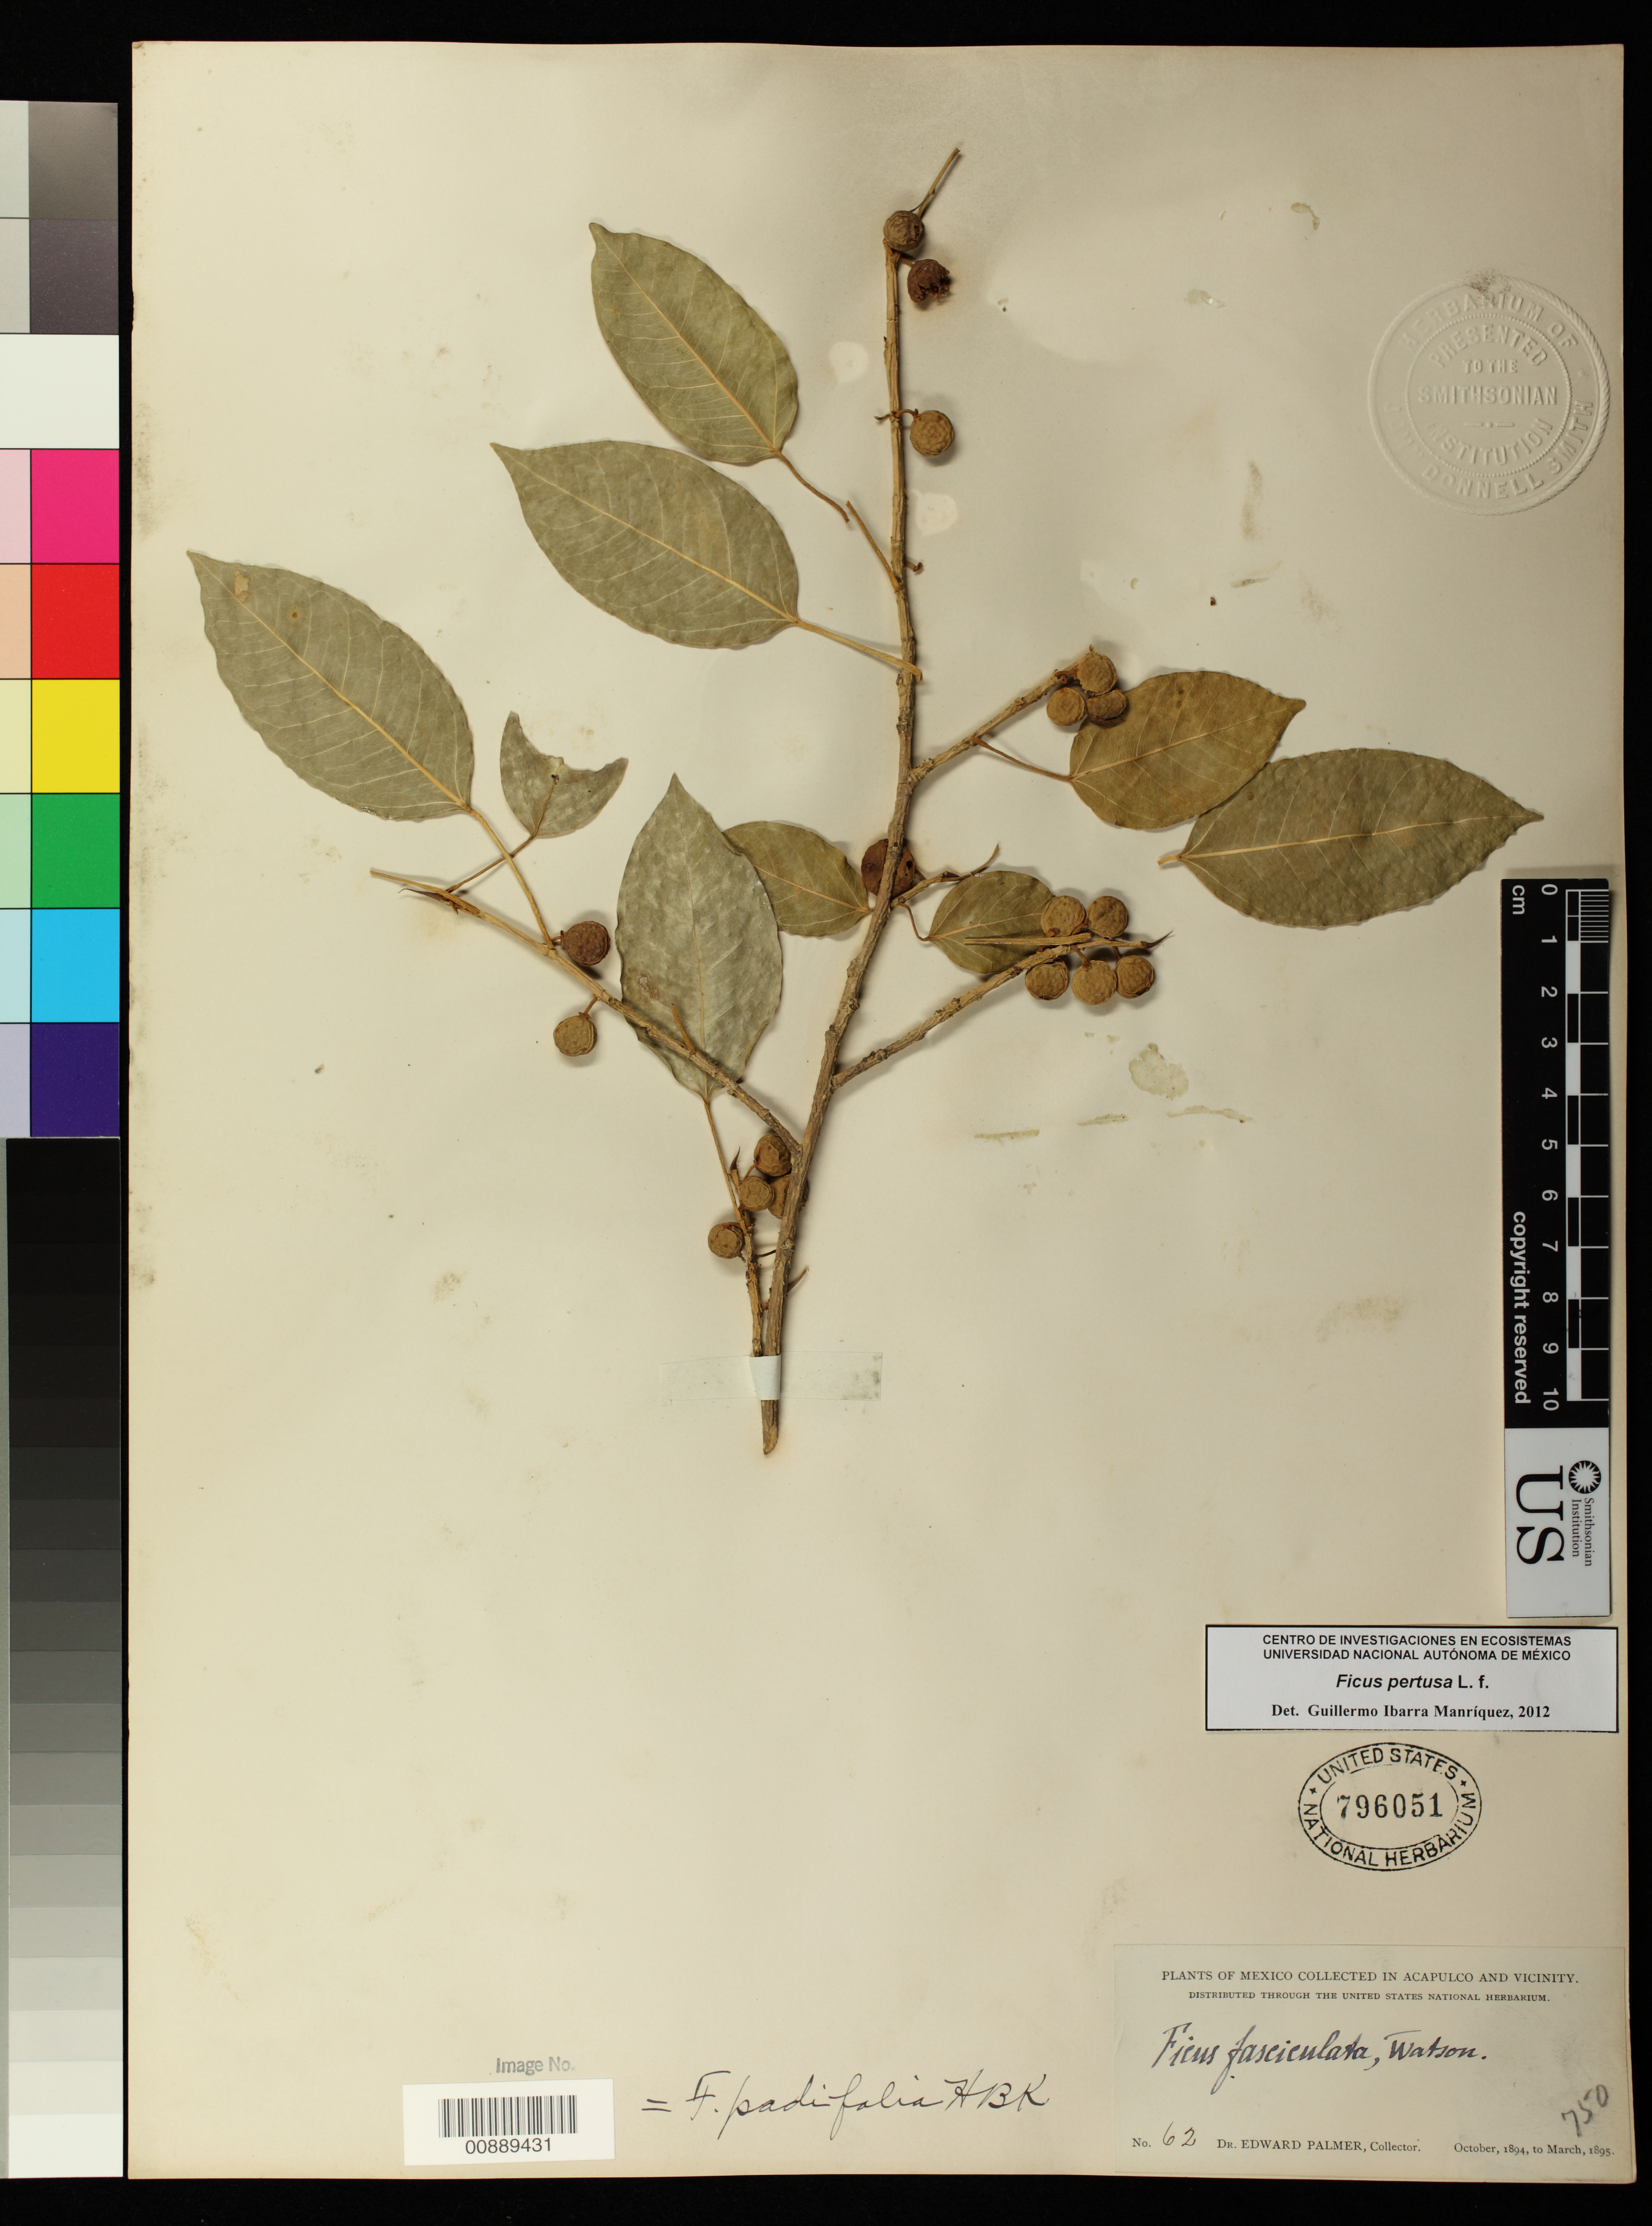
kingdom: Plantae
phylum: Tracheophyta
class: Magnoliopsida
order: Rosales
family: Moraceae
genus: Ficus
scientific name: Ficus pertusa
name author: L. f.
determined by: Manriquez, G. I.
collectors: E. Palmer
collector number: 62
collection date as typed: Oct 1894 to -- Mar 1895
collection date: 1894-10/1895-03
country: Mexico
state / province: Guerrero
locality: Acapulco, Guerrero and vicinity.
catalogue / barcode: US 796051